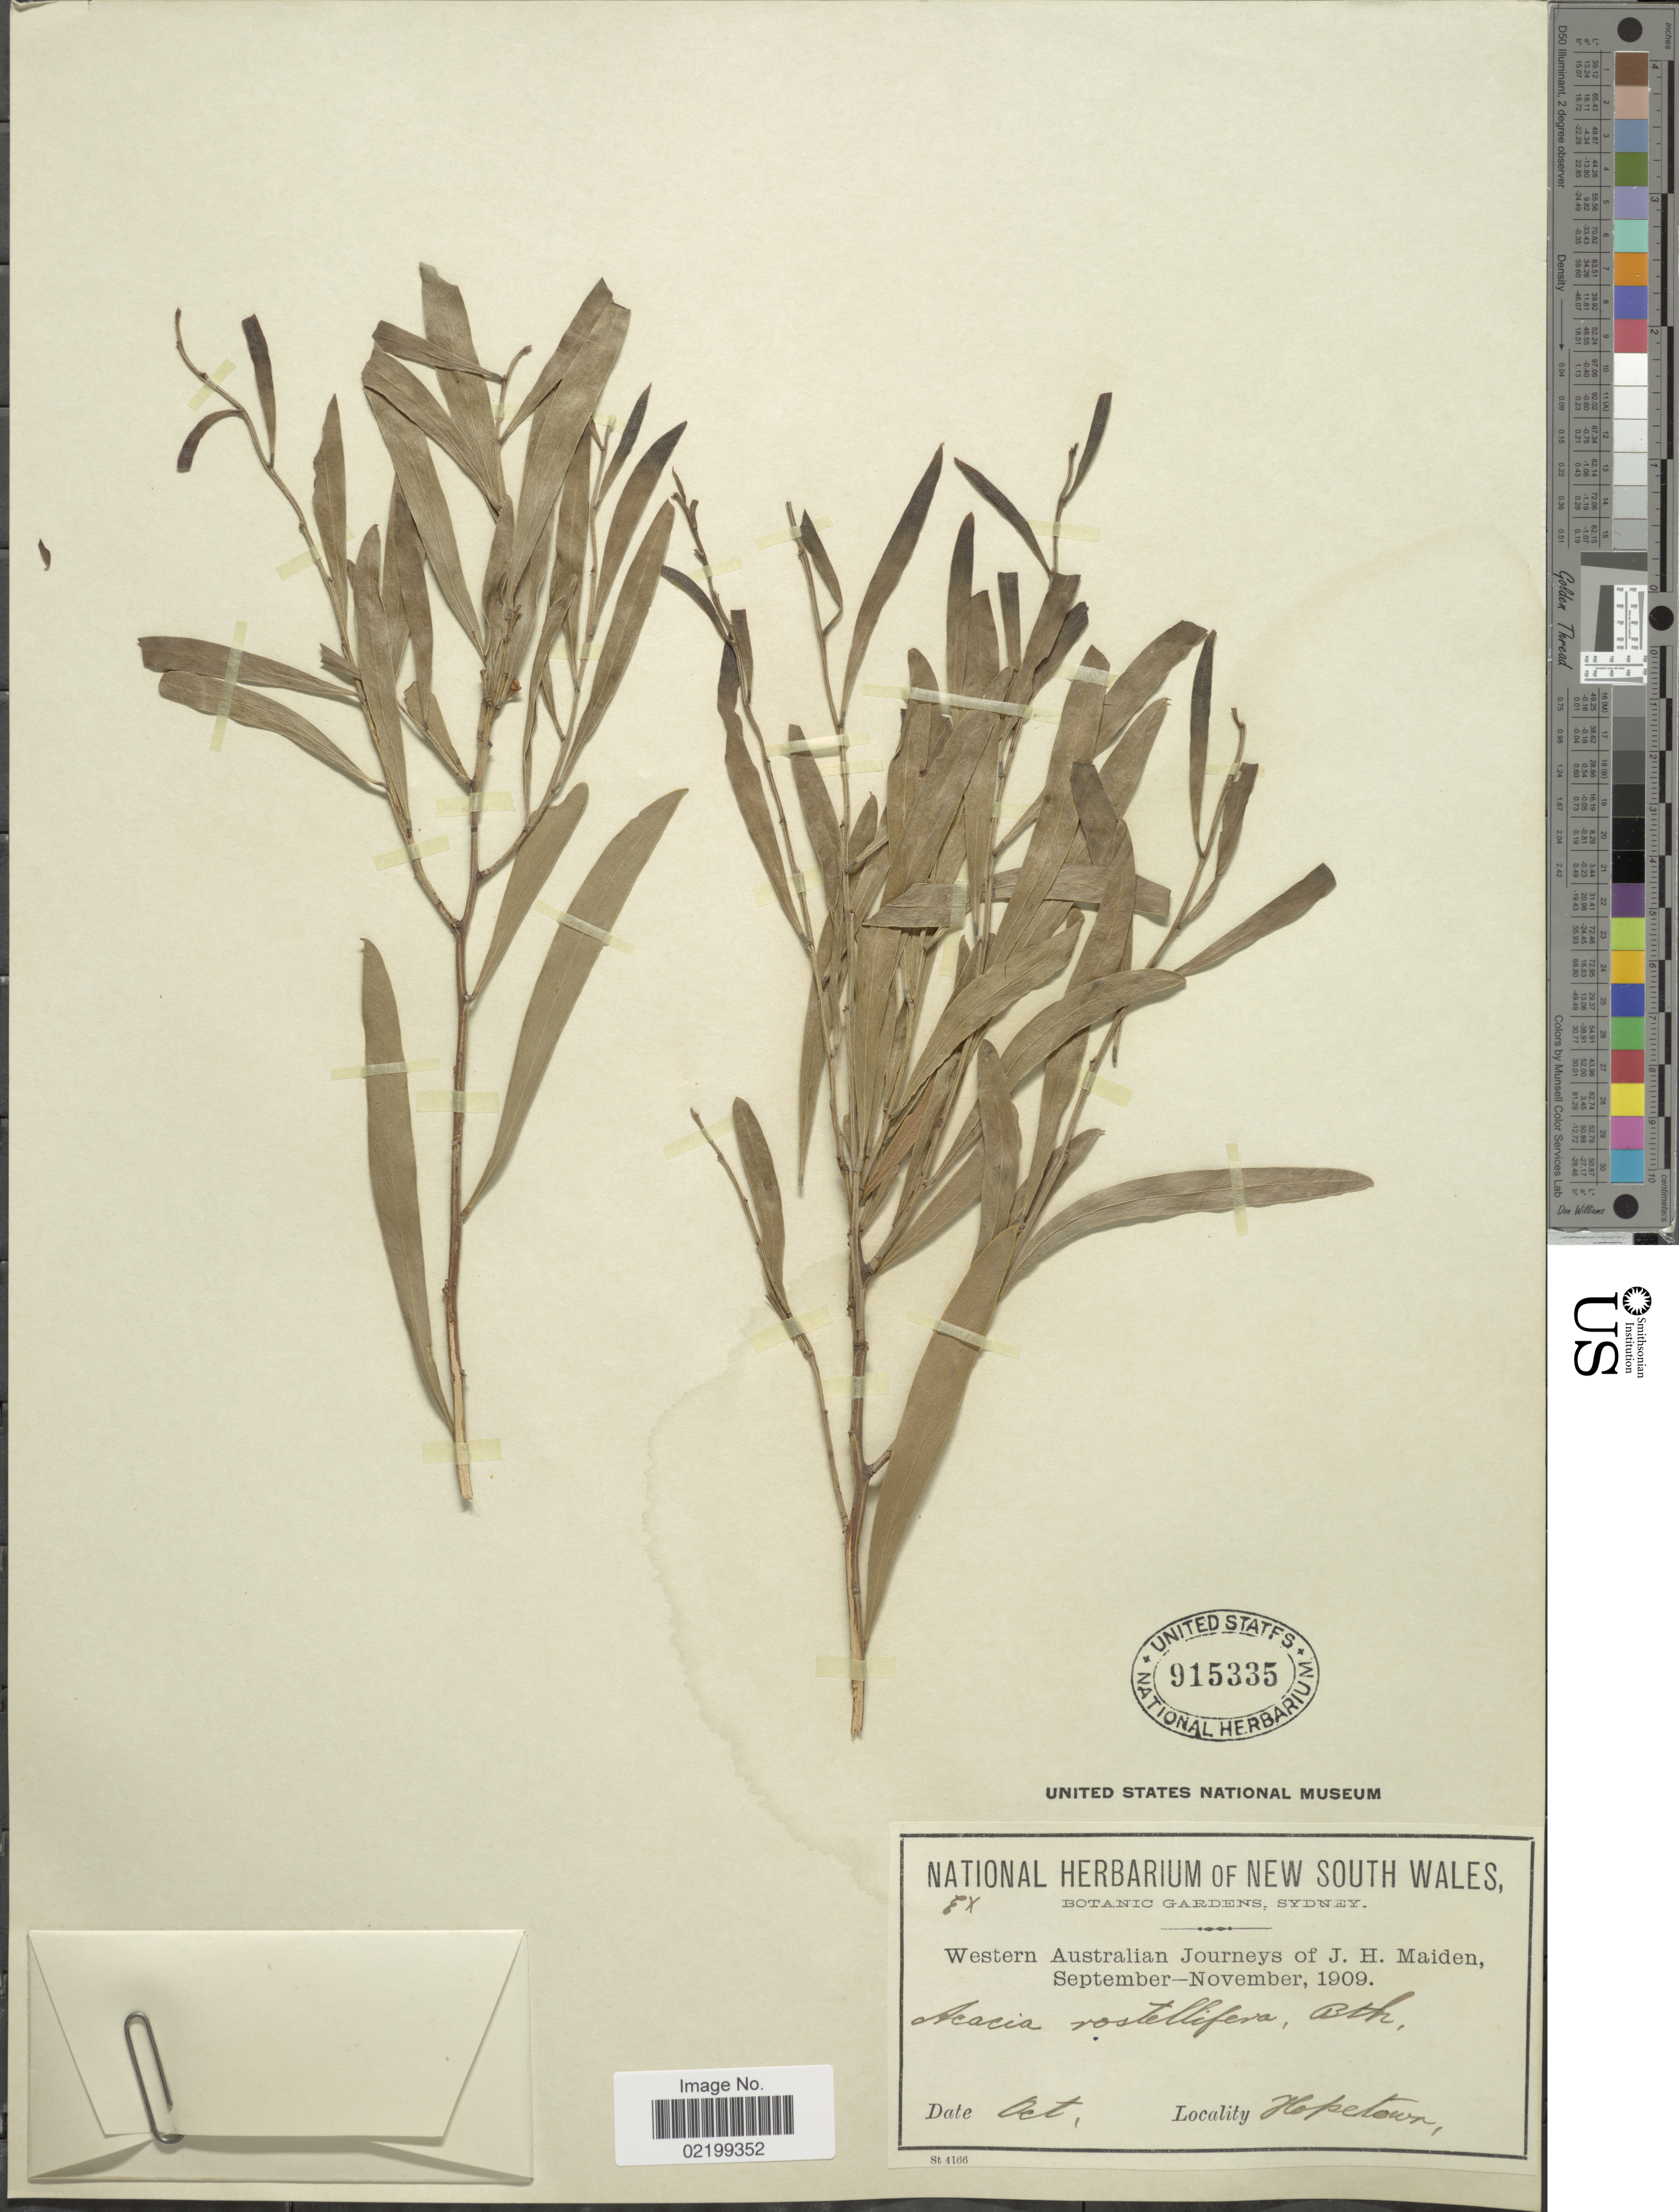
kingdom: Plantae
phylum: Tracheophyta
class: Magnoliopsida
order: Fabales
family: Fabaceae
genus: Acacia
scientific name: Acacia rostellifera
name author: Benth.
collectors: J. Maiden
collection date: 1909-10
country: Australia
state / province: Western Australia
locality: Hopetown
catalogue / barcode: US 915335